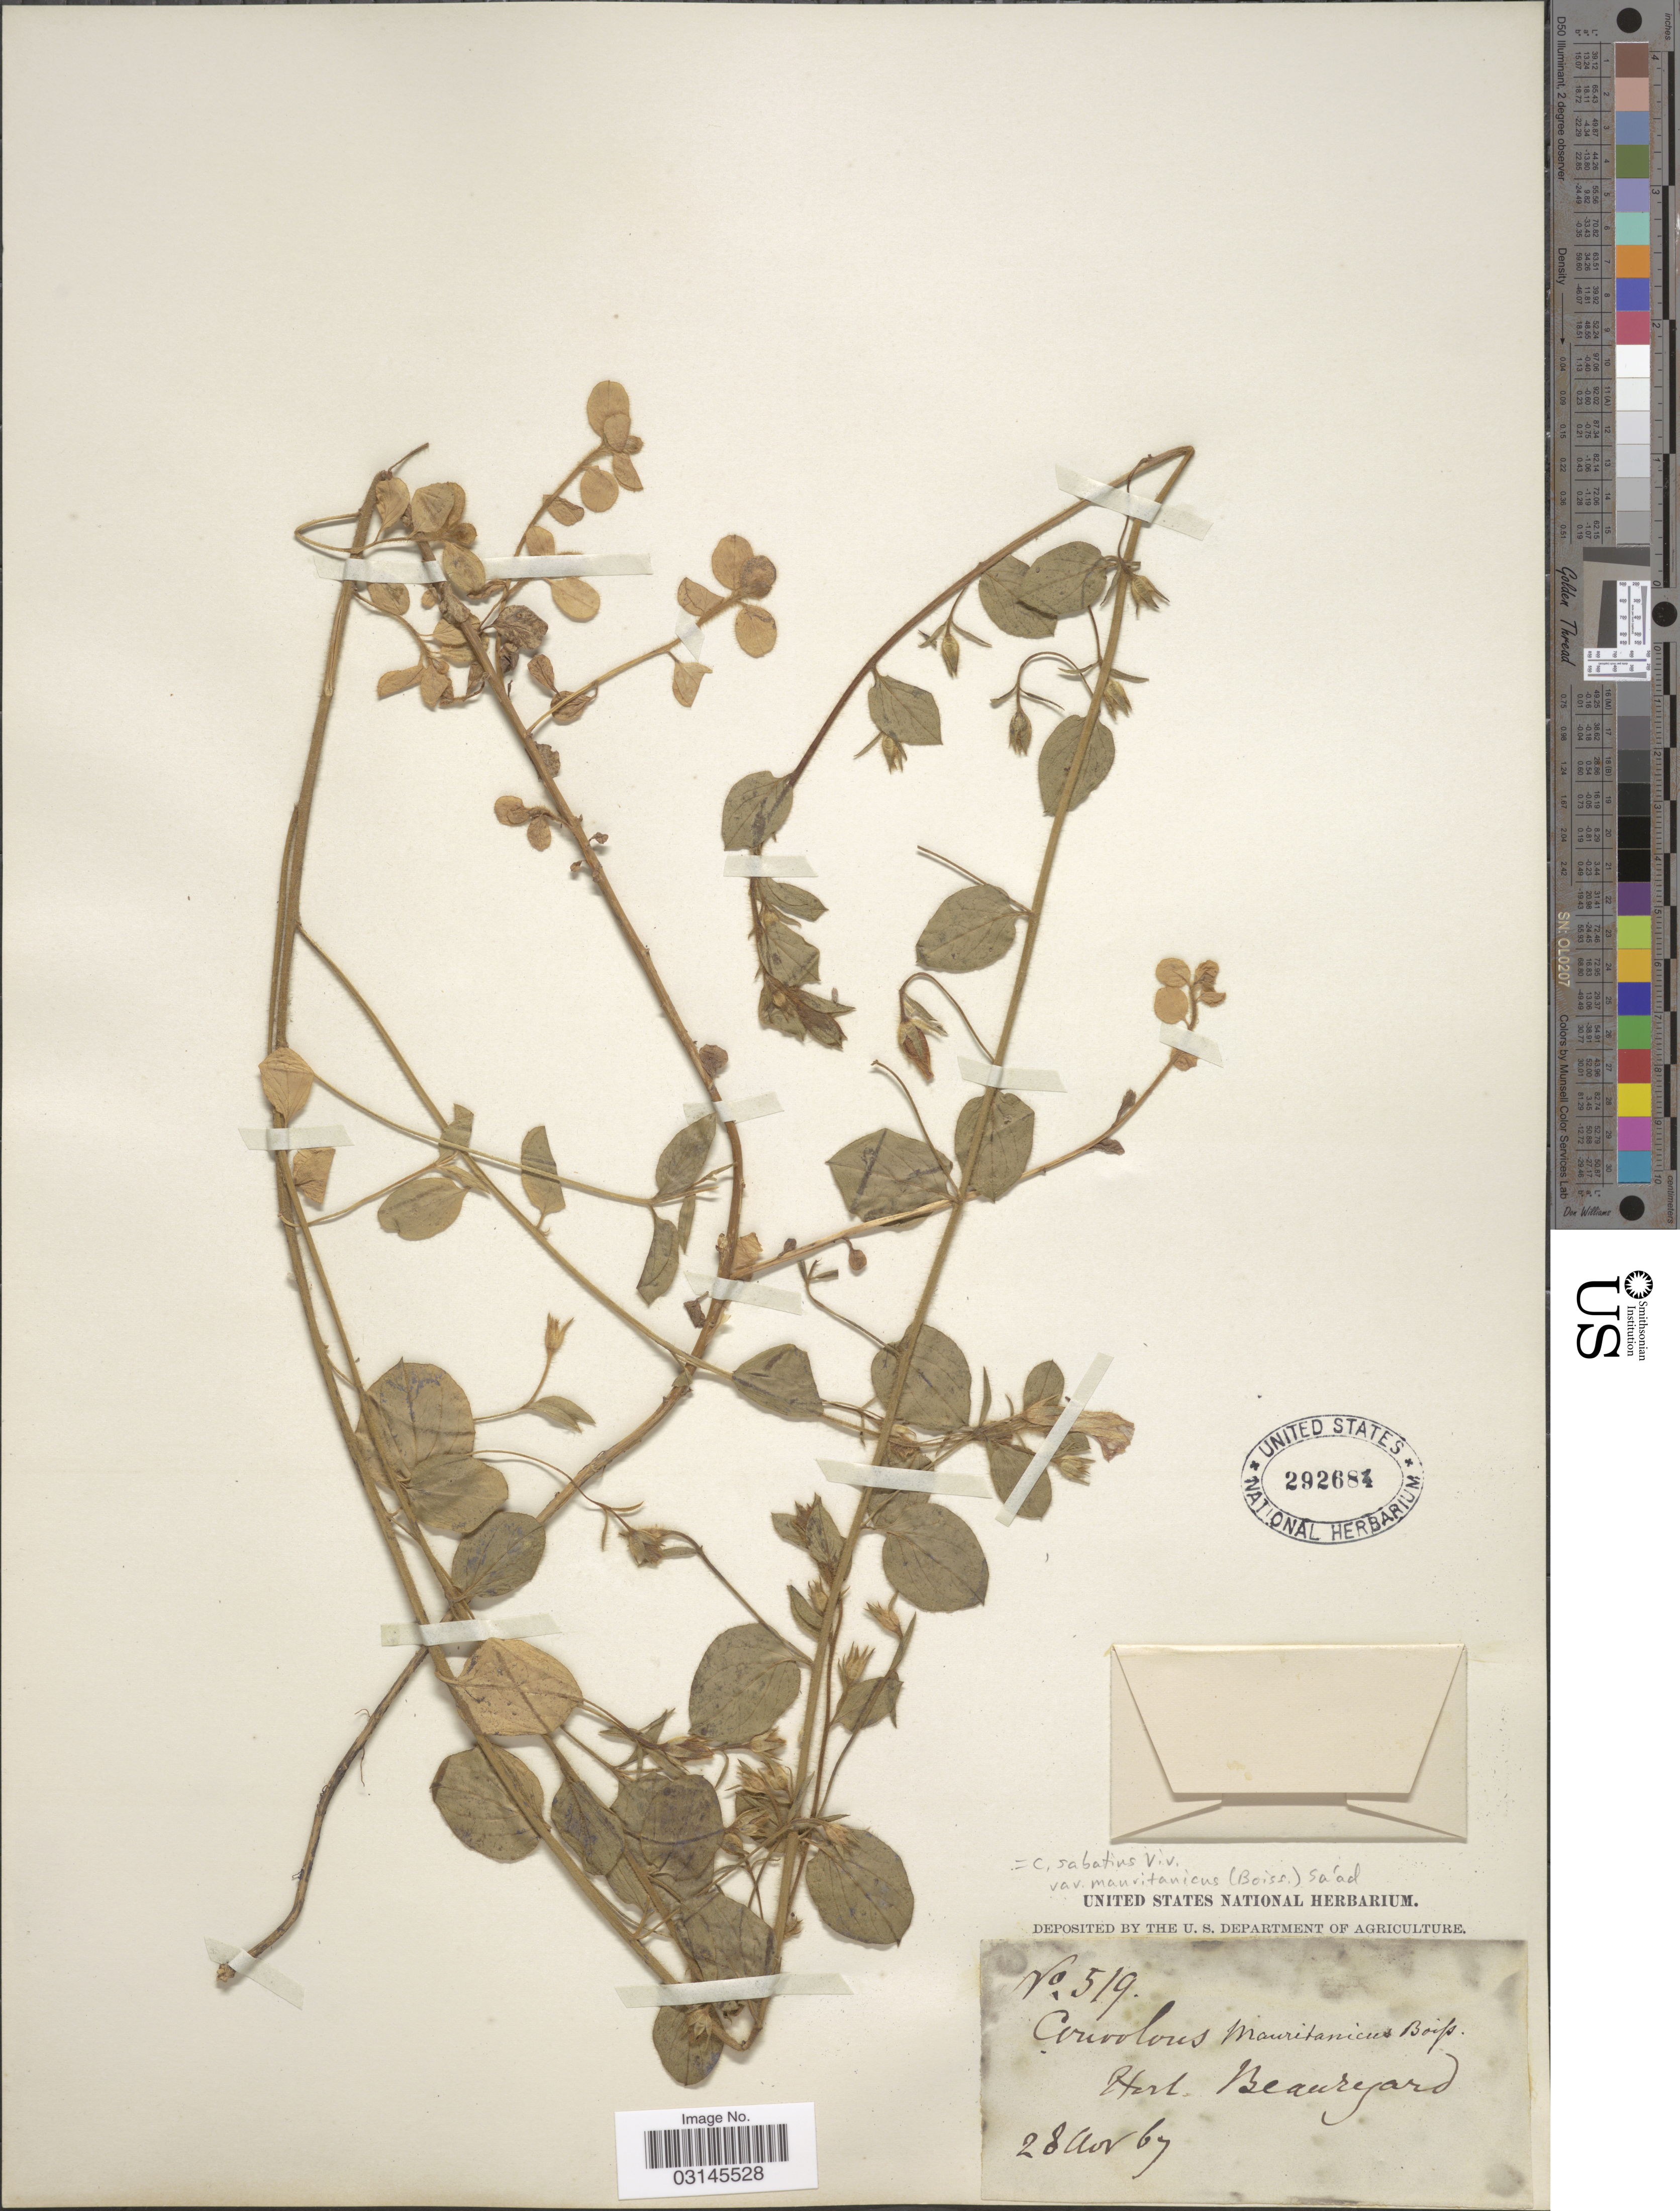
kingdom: Plantae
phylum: Tracheophyta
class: Magnoliopsida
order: Solanales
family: Convolvulaceae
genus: Convolvulus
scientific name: Convolvulus sabatius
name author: Viv.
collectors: Ex herb. Beauregard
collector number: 519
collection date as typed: Transcribed d/m/y: 28/8/67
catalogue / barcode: US 292684